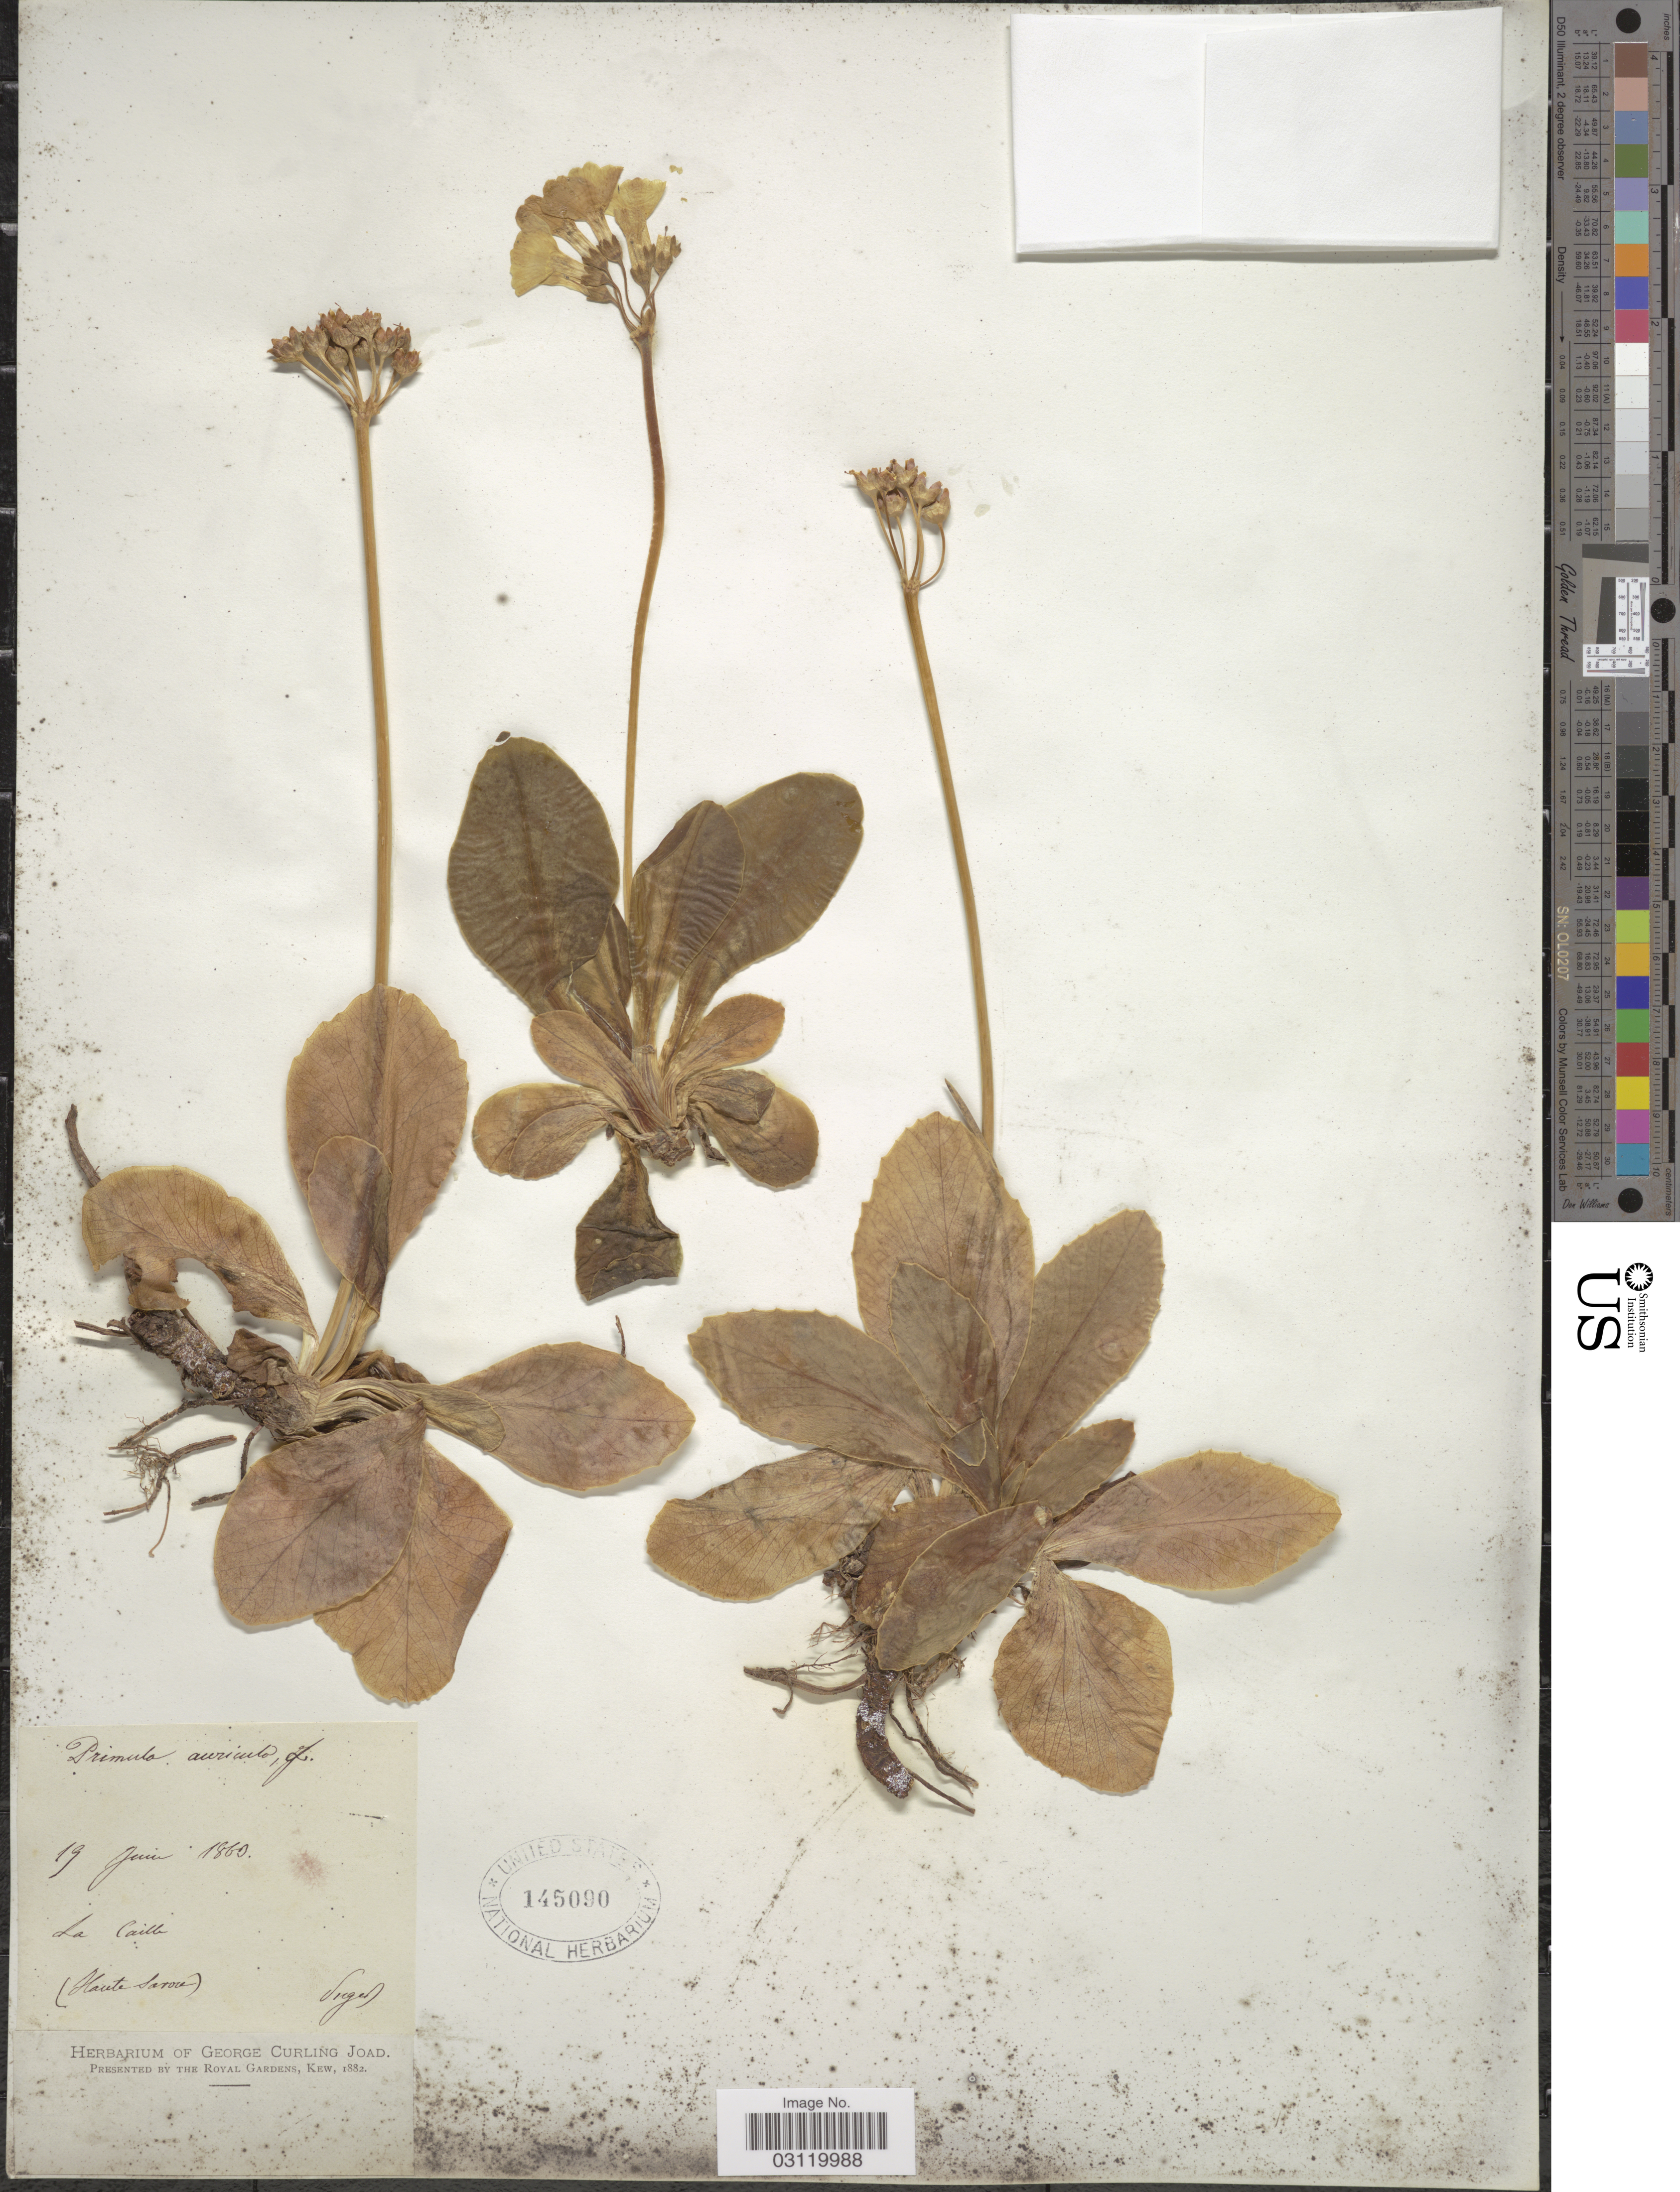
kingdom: Plantae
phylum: Tracheophyta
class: Magnoliopsida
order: Ericales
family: Primulaceae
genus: Primula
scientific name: Primula auricula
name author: L.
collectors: -. Puget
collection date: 1860-06-19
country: France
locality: La Caille (Haute Savoie).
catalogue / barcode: US 145090